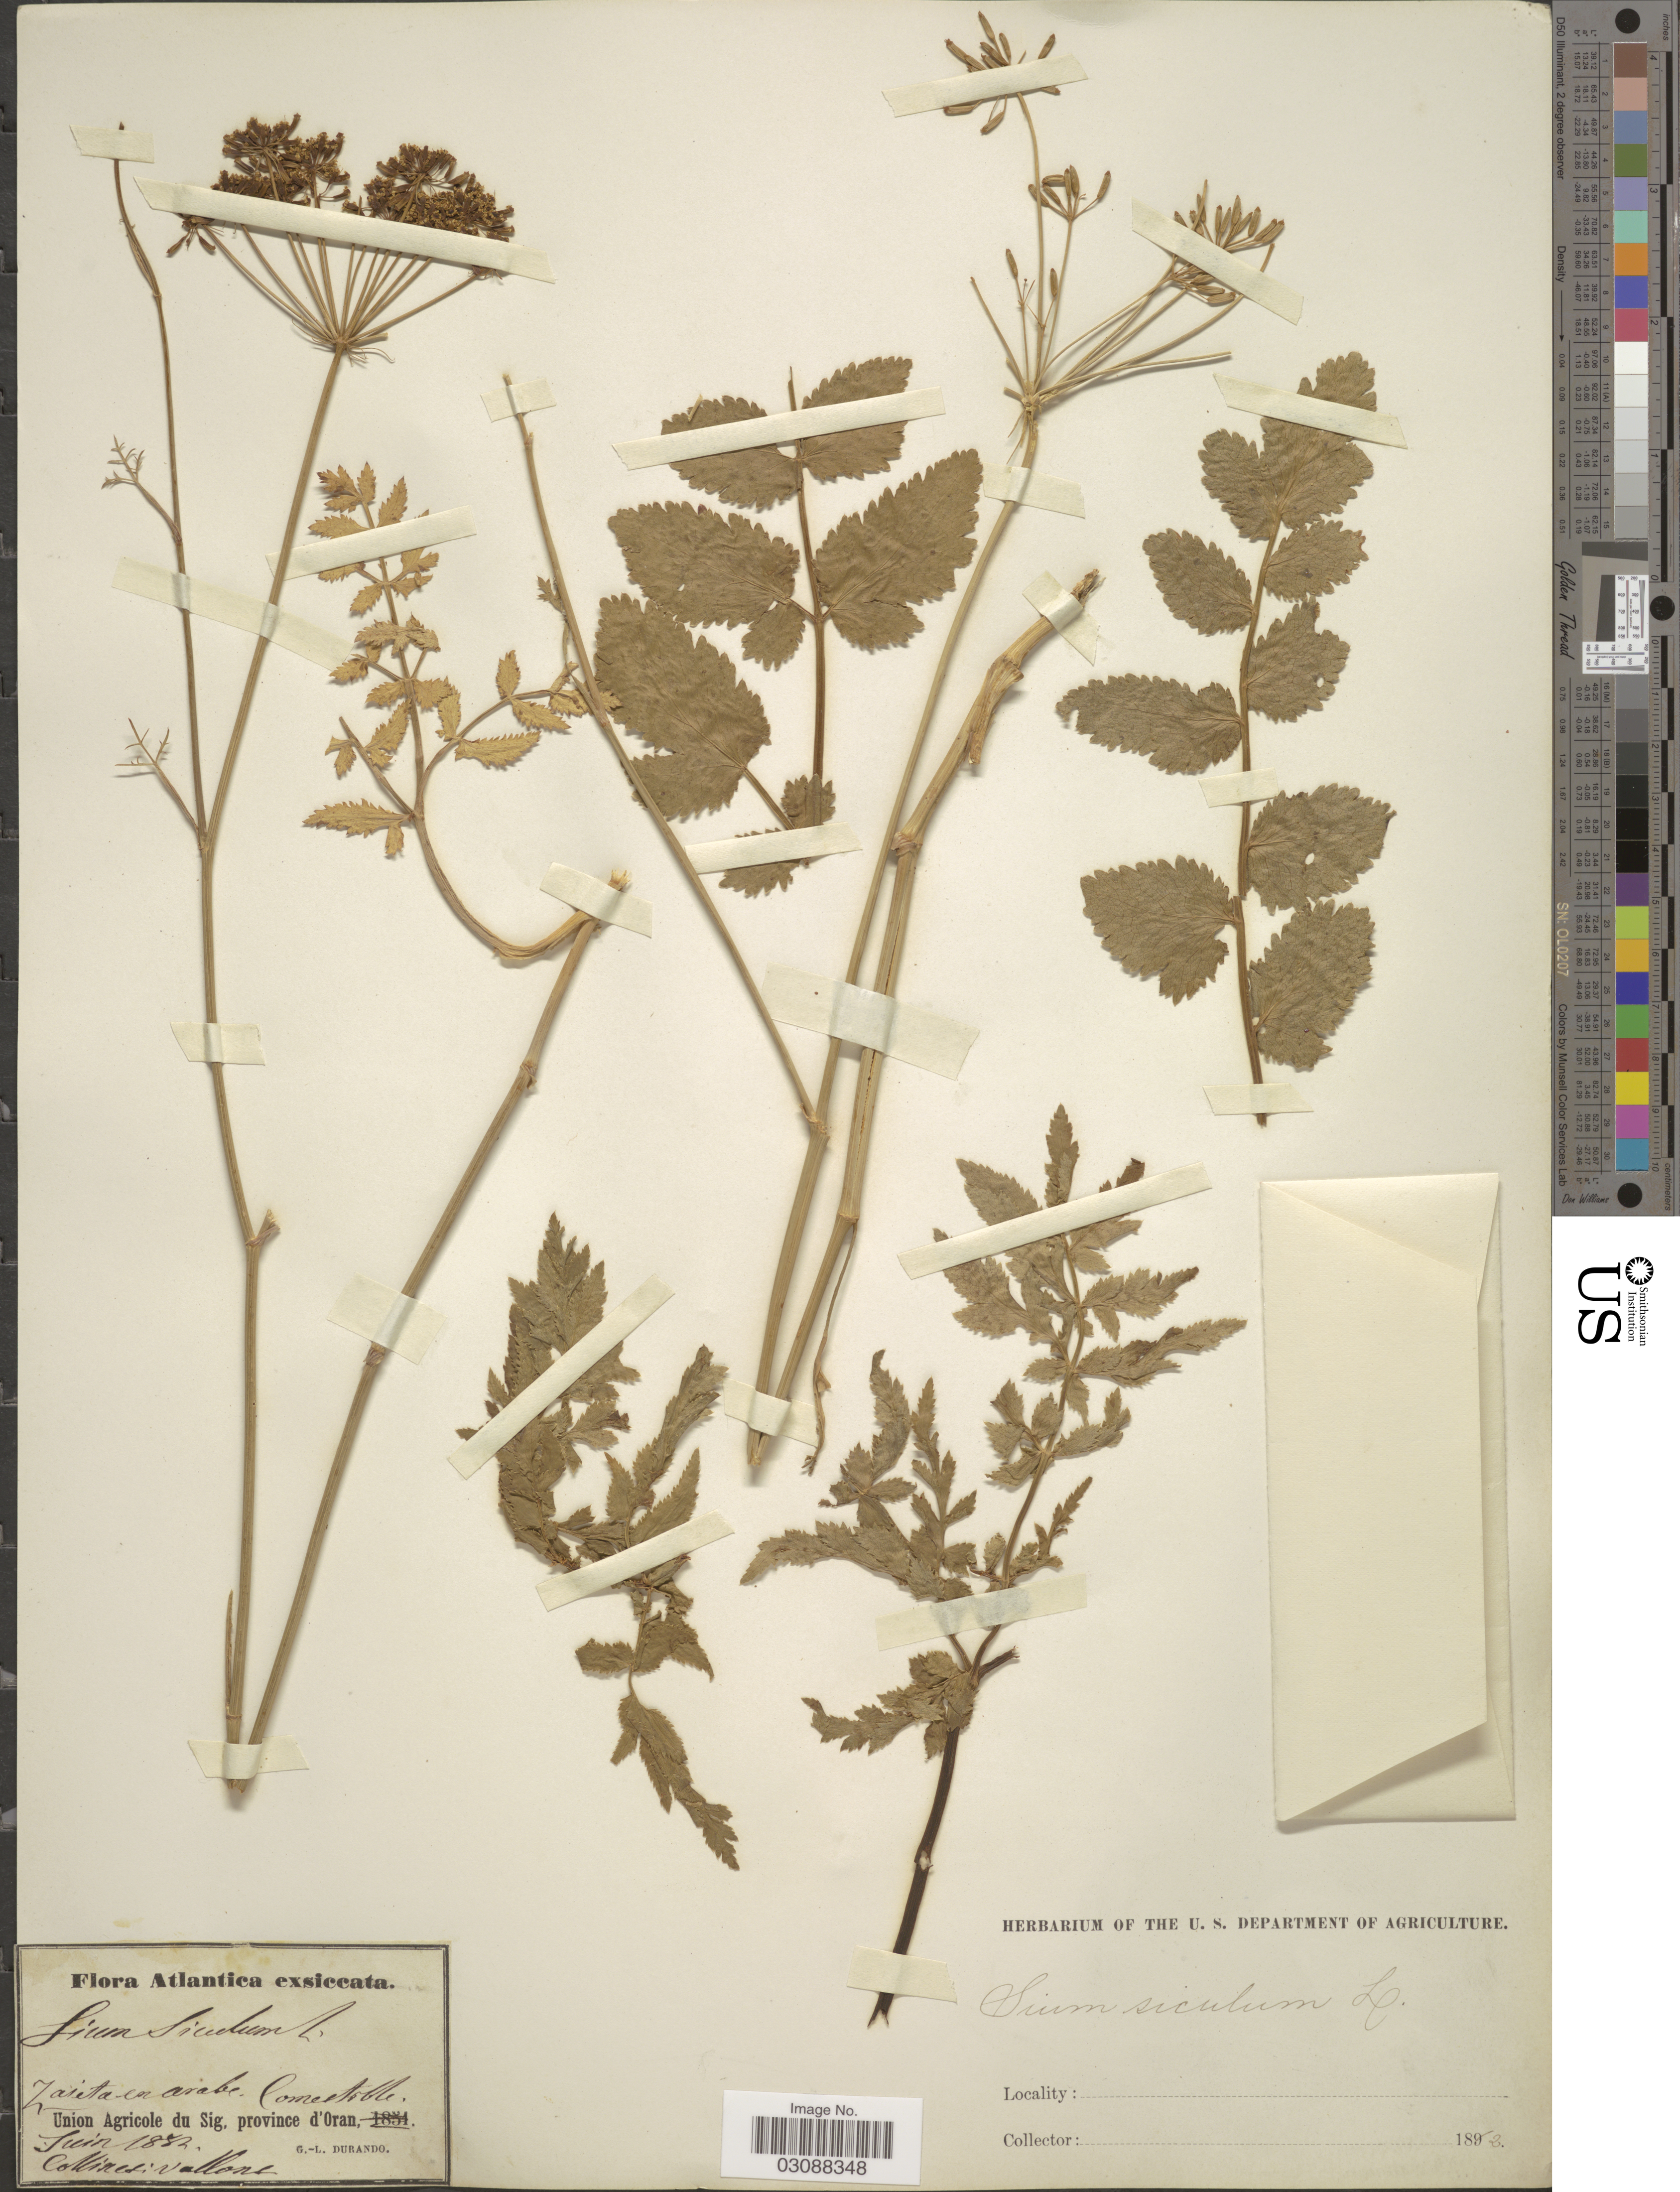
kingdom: Plantae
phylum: Tracheophyta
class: Magnoliopsida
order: Apiales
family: Apiaceae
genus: Kundmannia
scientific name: Kundmannia sicula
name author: (L.) DC.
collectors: G. Durando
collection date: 1882-06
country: Algeria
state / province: Oran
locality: Atlantica. Zaieta en arabe Comestable. Union Agricole du Sig,. Collinesi Vallons.